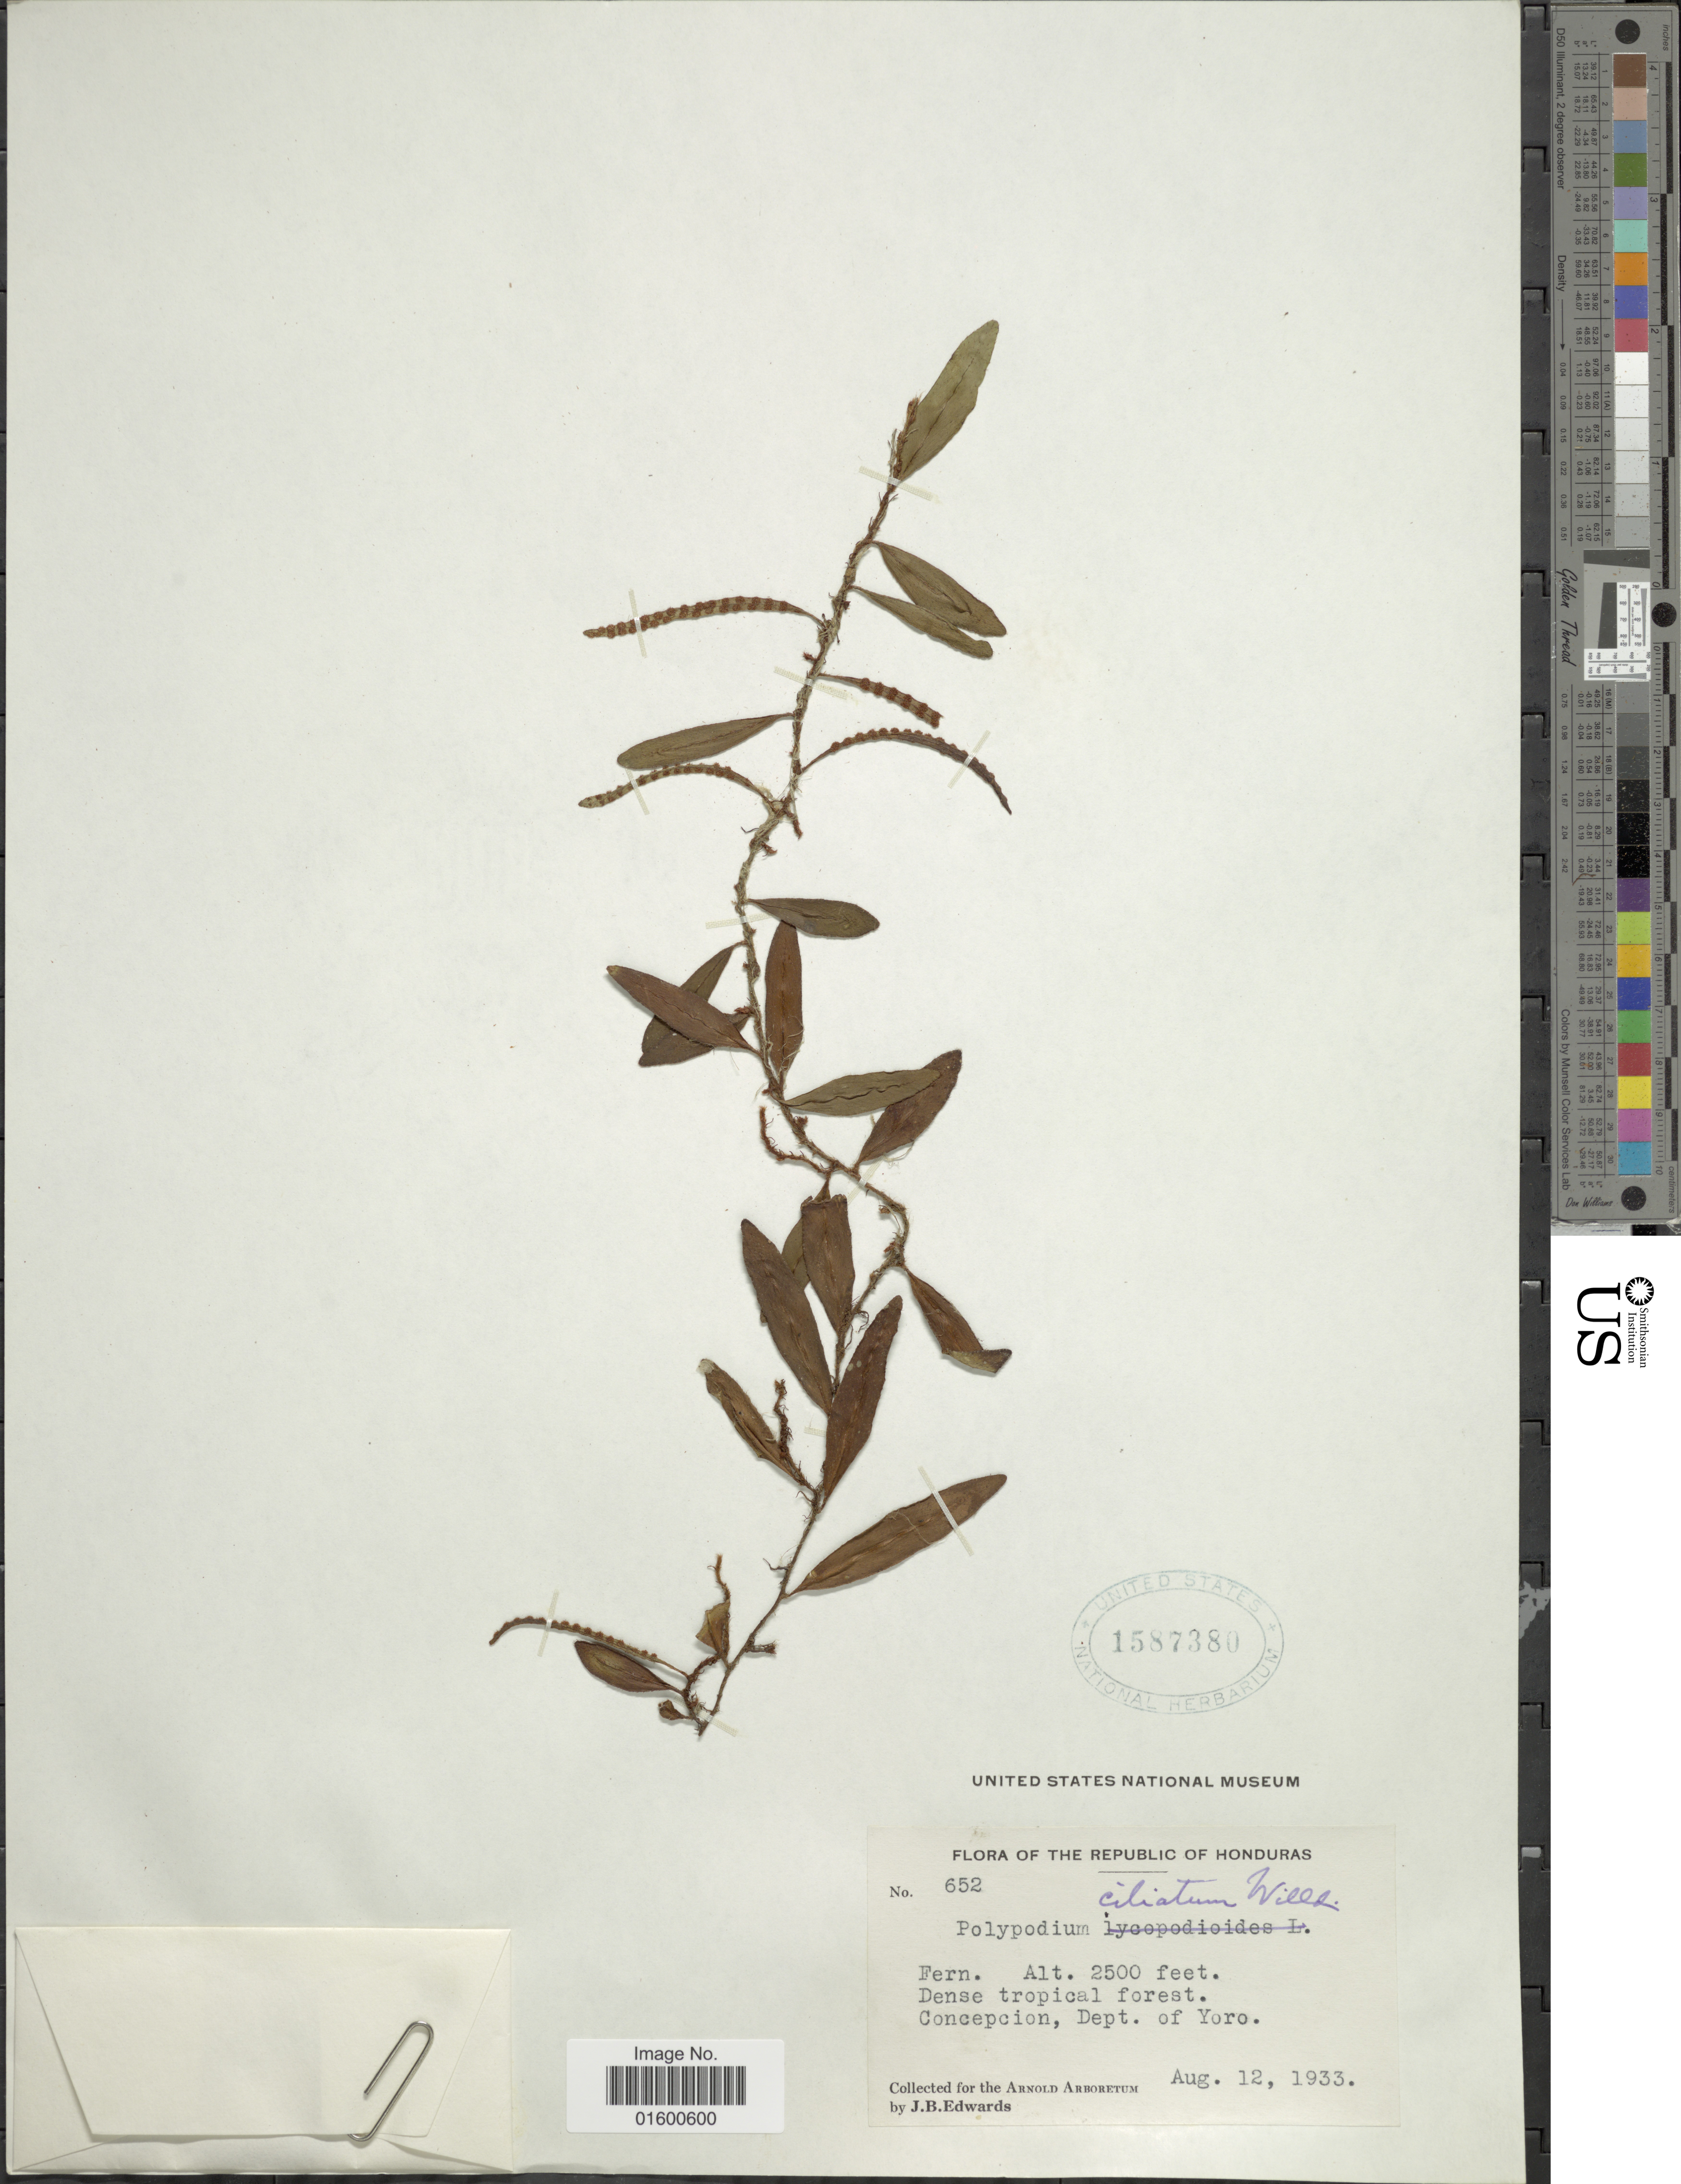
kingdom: Plantae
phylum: Tracheophyta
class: Polypodiopsida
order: Polypodiales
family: Polypodiaceae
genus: Microgramma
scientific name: Microgramma reptans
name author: (Cav.) A.R. Sm.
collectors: J. B. Edwards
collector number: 652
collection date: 1933-08-12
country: Honduras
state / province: Yoro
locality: Republic Of Honduras, Concepcion, Dept. of Yoro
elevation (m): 762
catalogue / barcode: US 1587380